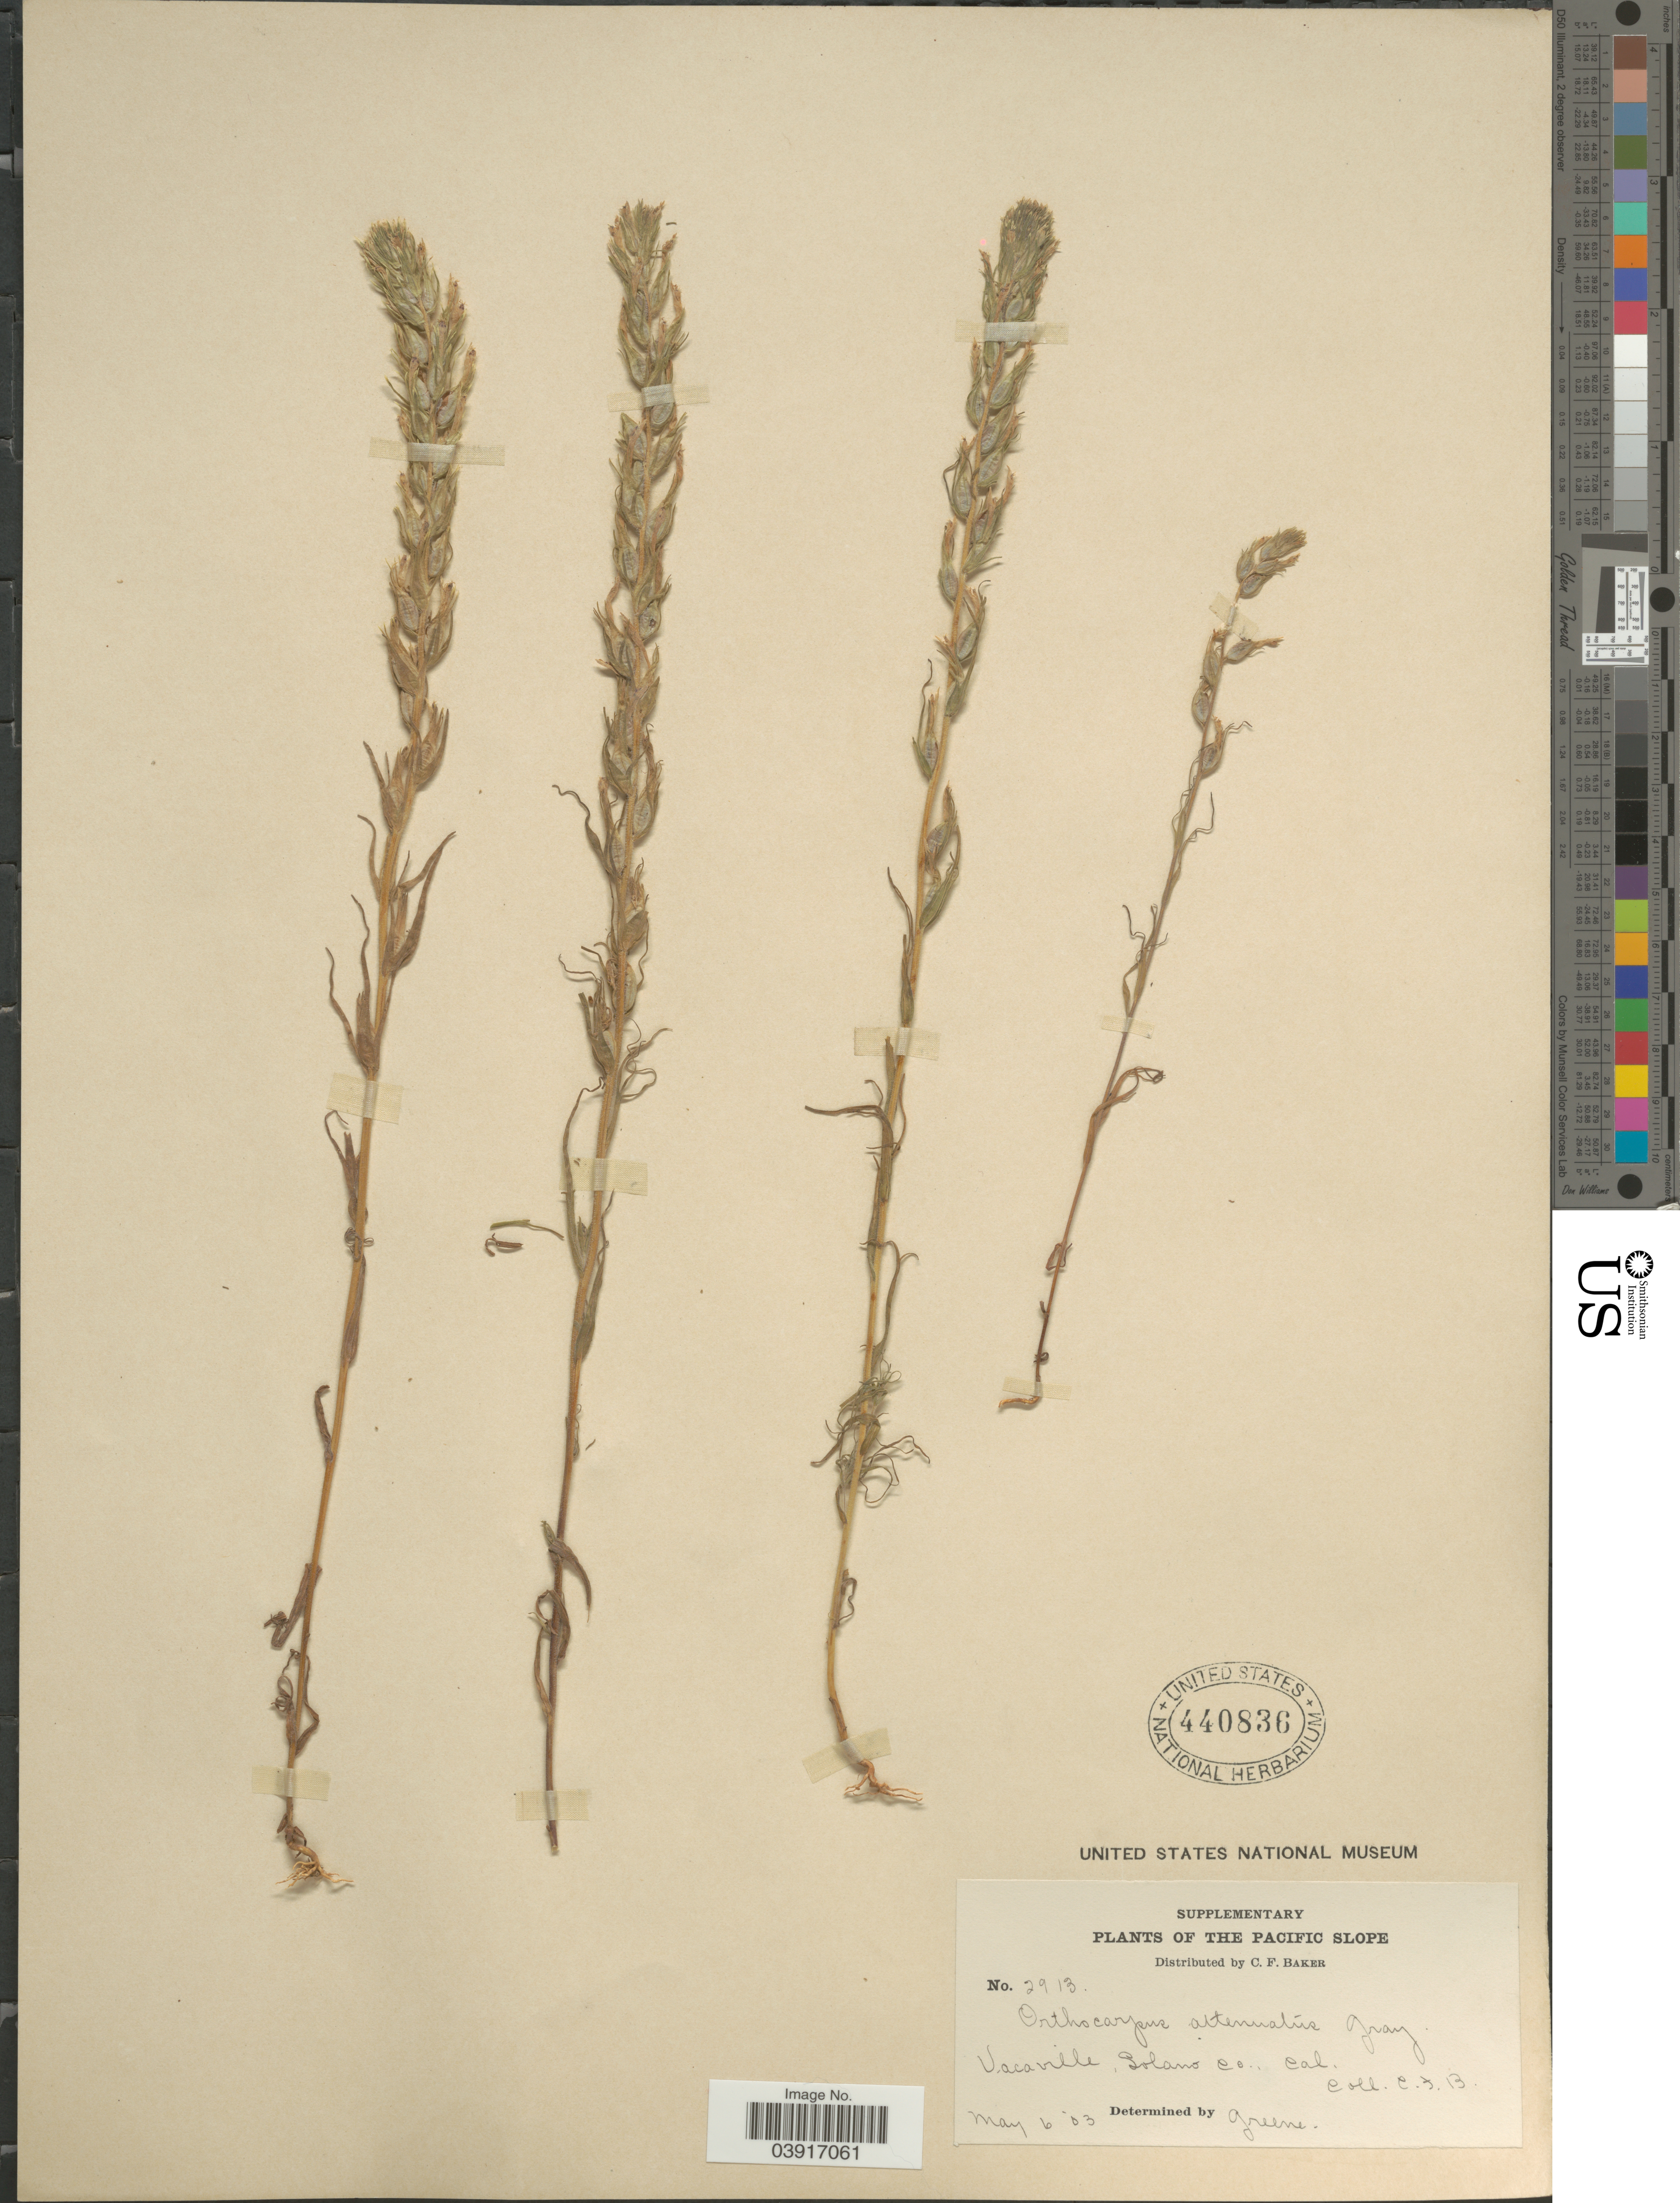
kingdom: Plantae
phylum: Tracheophyta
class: Magnoliopsida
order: Lamiales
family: Orobanchaceae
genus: Orthocarpus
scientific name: Orthocarpus attenuatus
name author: A. Gray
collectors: C. F. Baker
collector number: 2913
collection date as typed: Transcribed d/m/y: 6/5/3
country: United States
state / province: California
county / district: Solano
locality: The Pacific Slope. Vacaville, Solano Co.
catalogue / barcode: US 440836